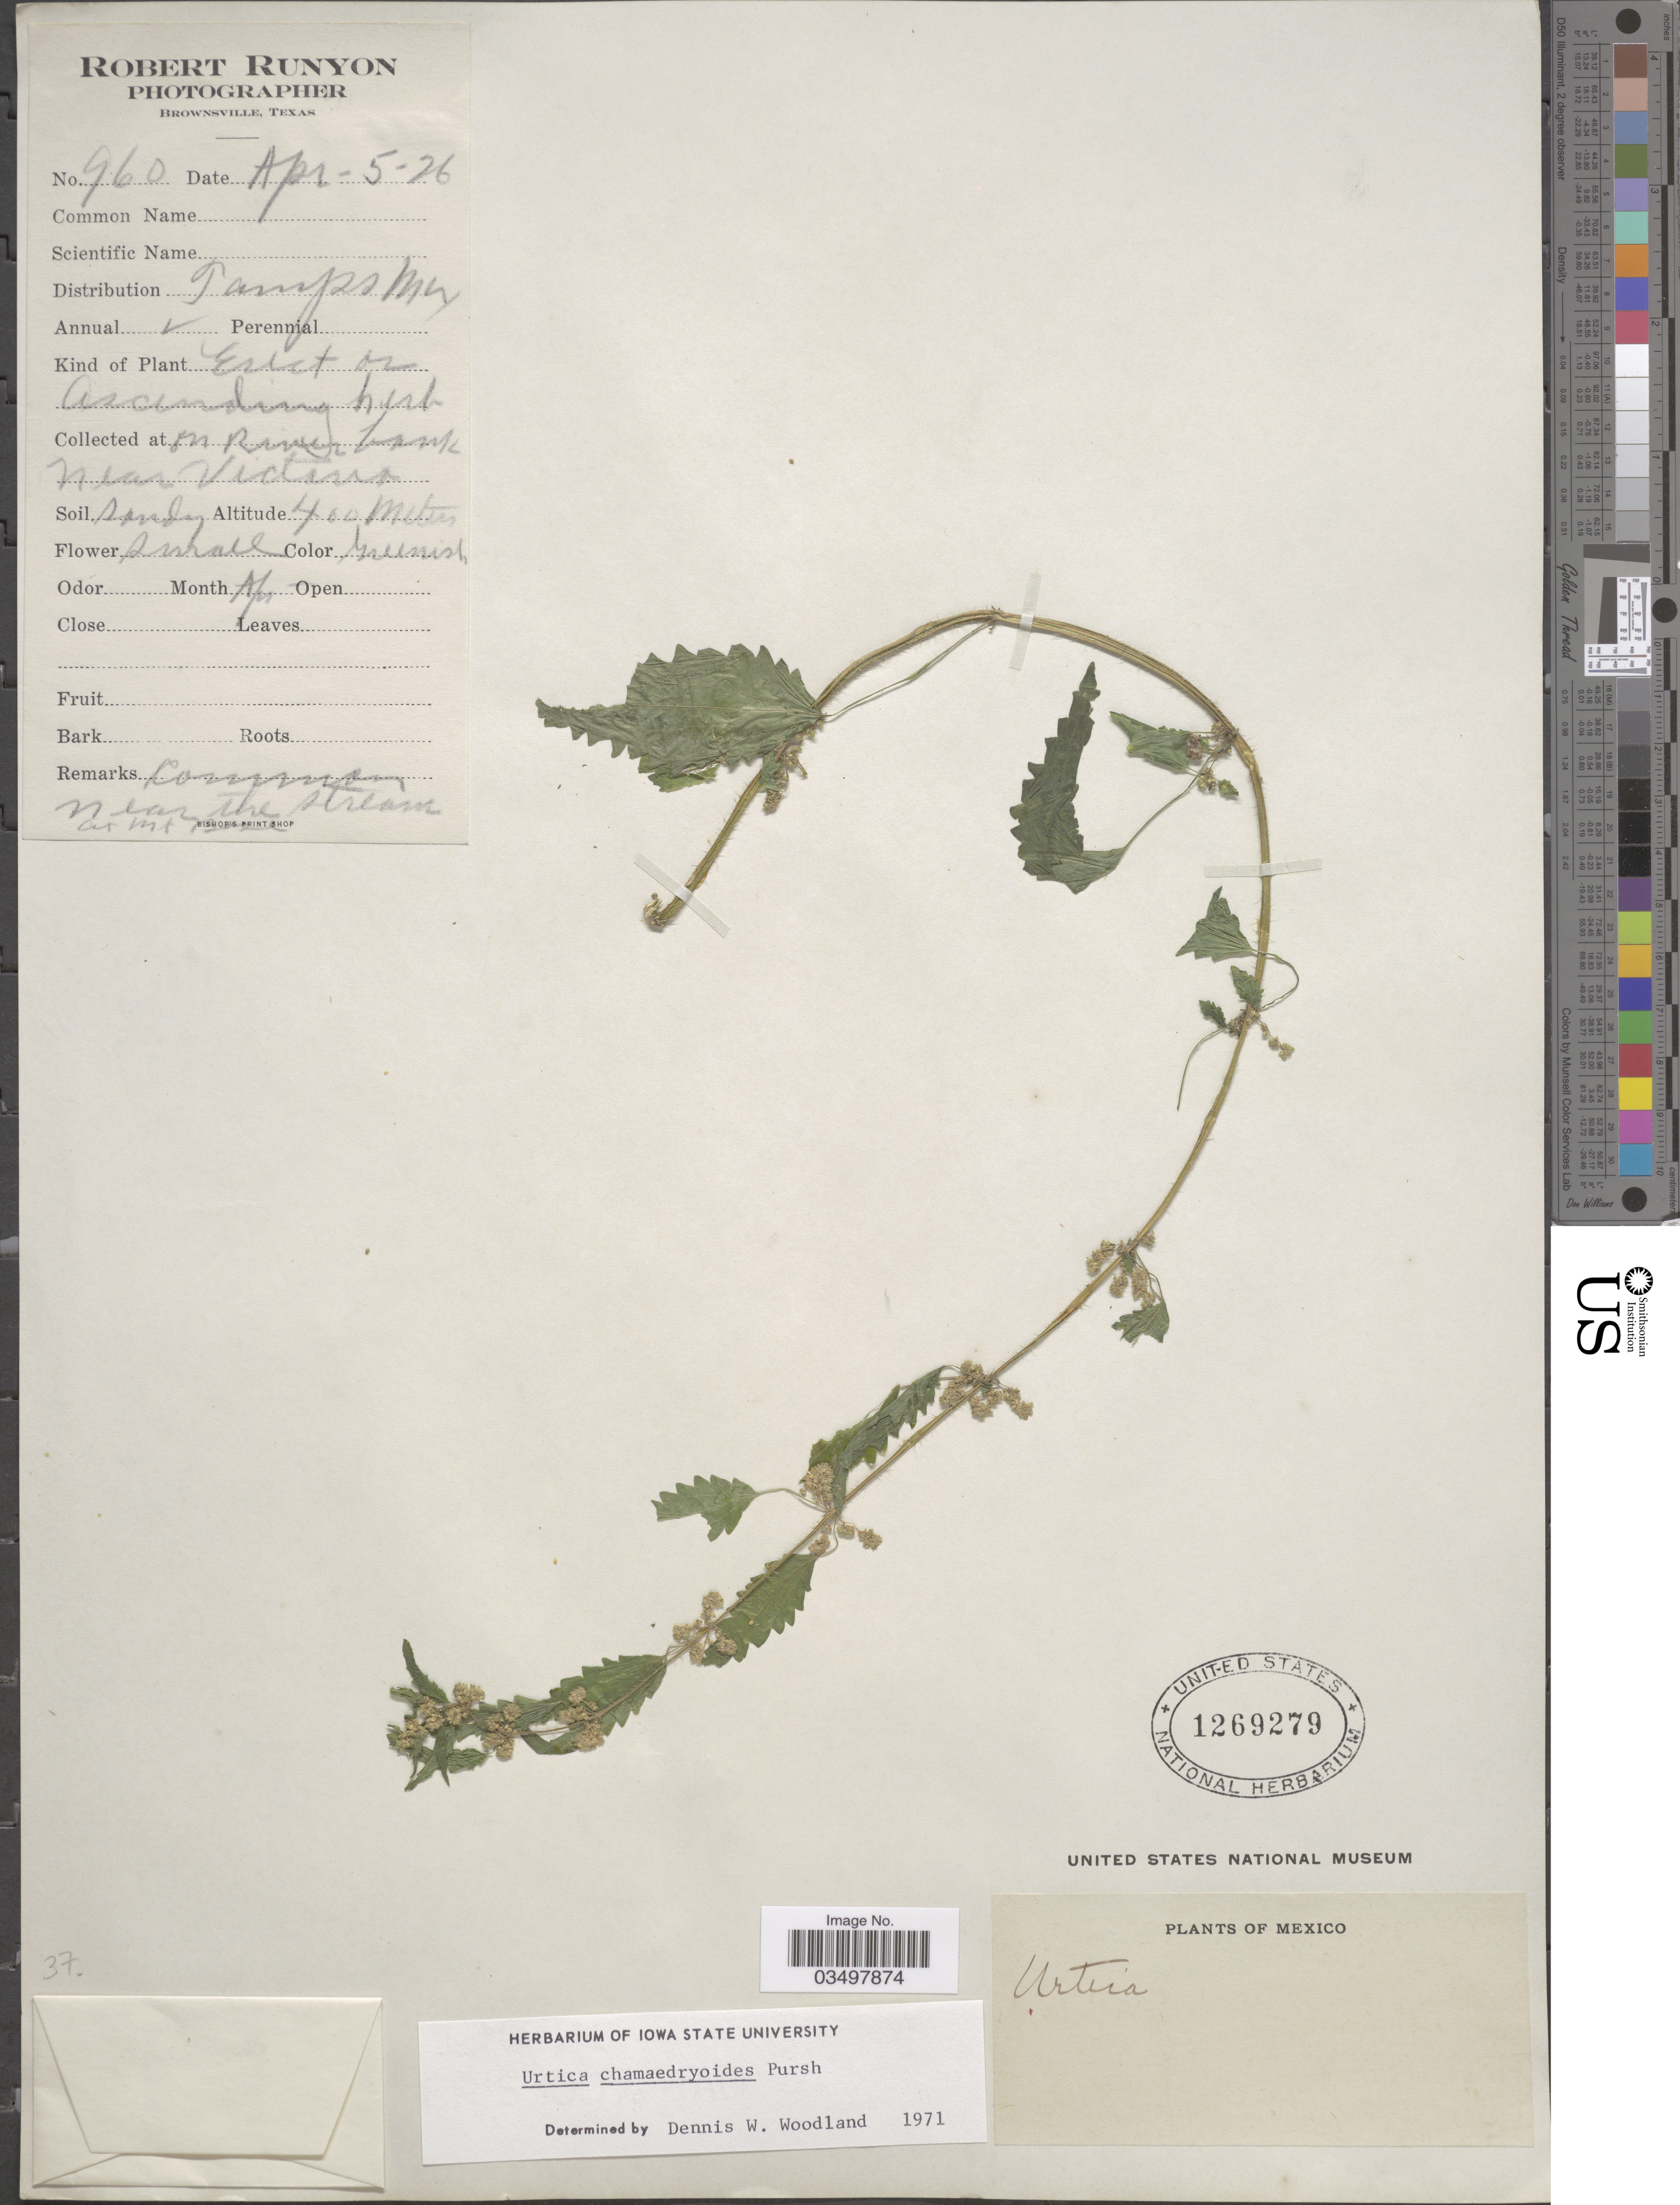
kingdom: Plantae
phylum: Tracheophyta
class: Magnoliopsida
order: Rosales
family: Urticaceae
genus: Urtica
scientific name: Urtica chamaedryoides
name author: Pursh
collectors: R. Runyon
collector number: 960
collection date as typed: Transcribed d/m/y: 5/4/26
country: Mexico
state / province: Tamaulipas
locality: On River bank near Victoria. Distribution Tamps. Mex.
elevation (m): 400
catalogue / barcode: US 1269279